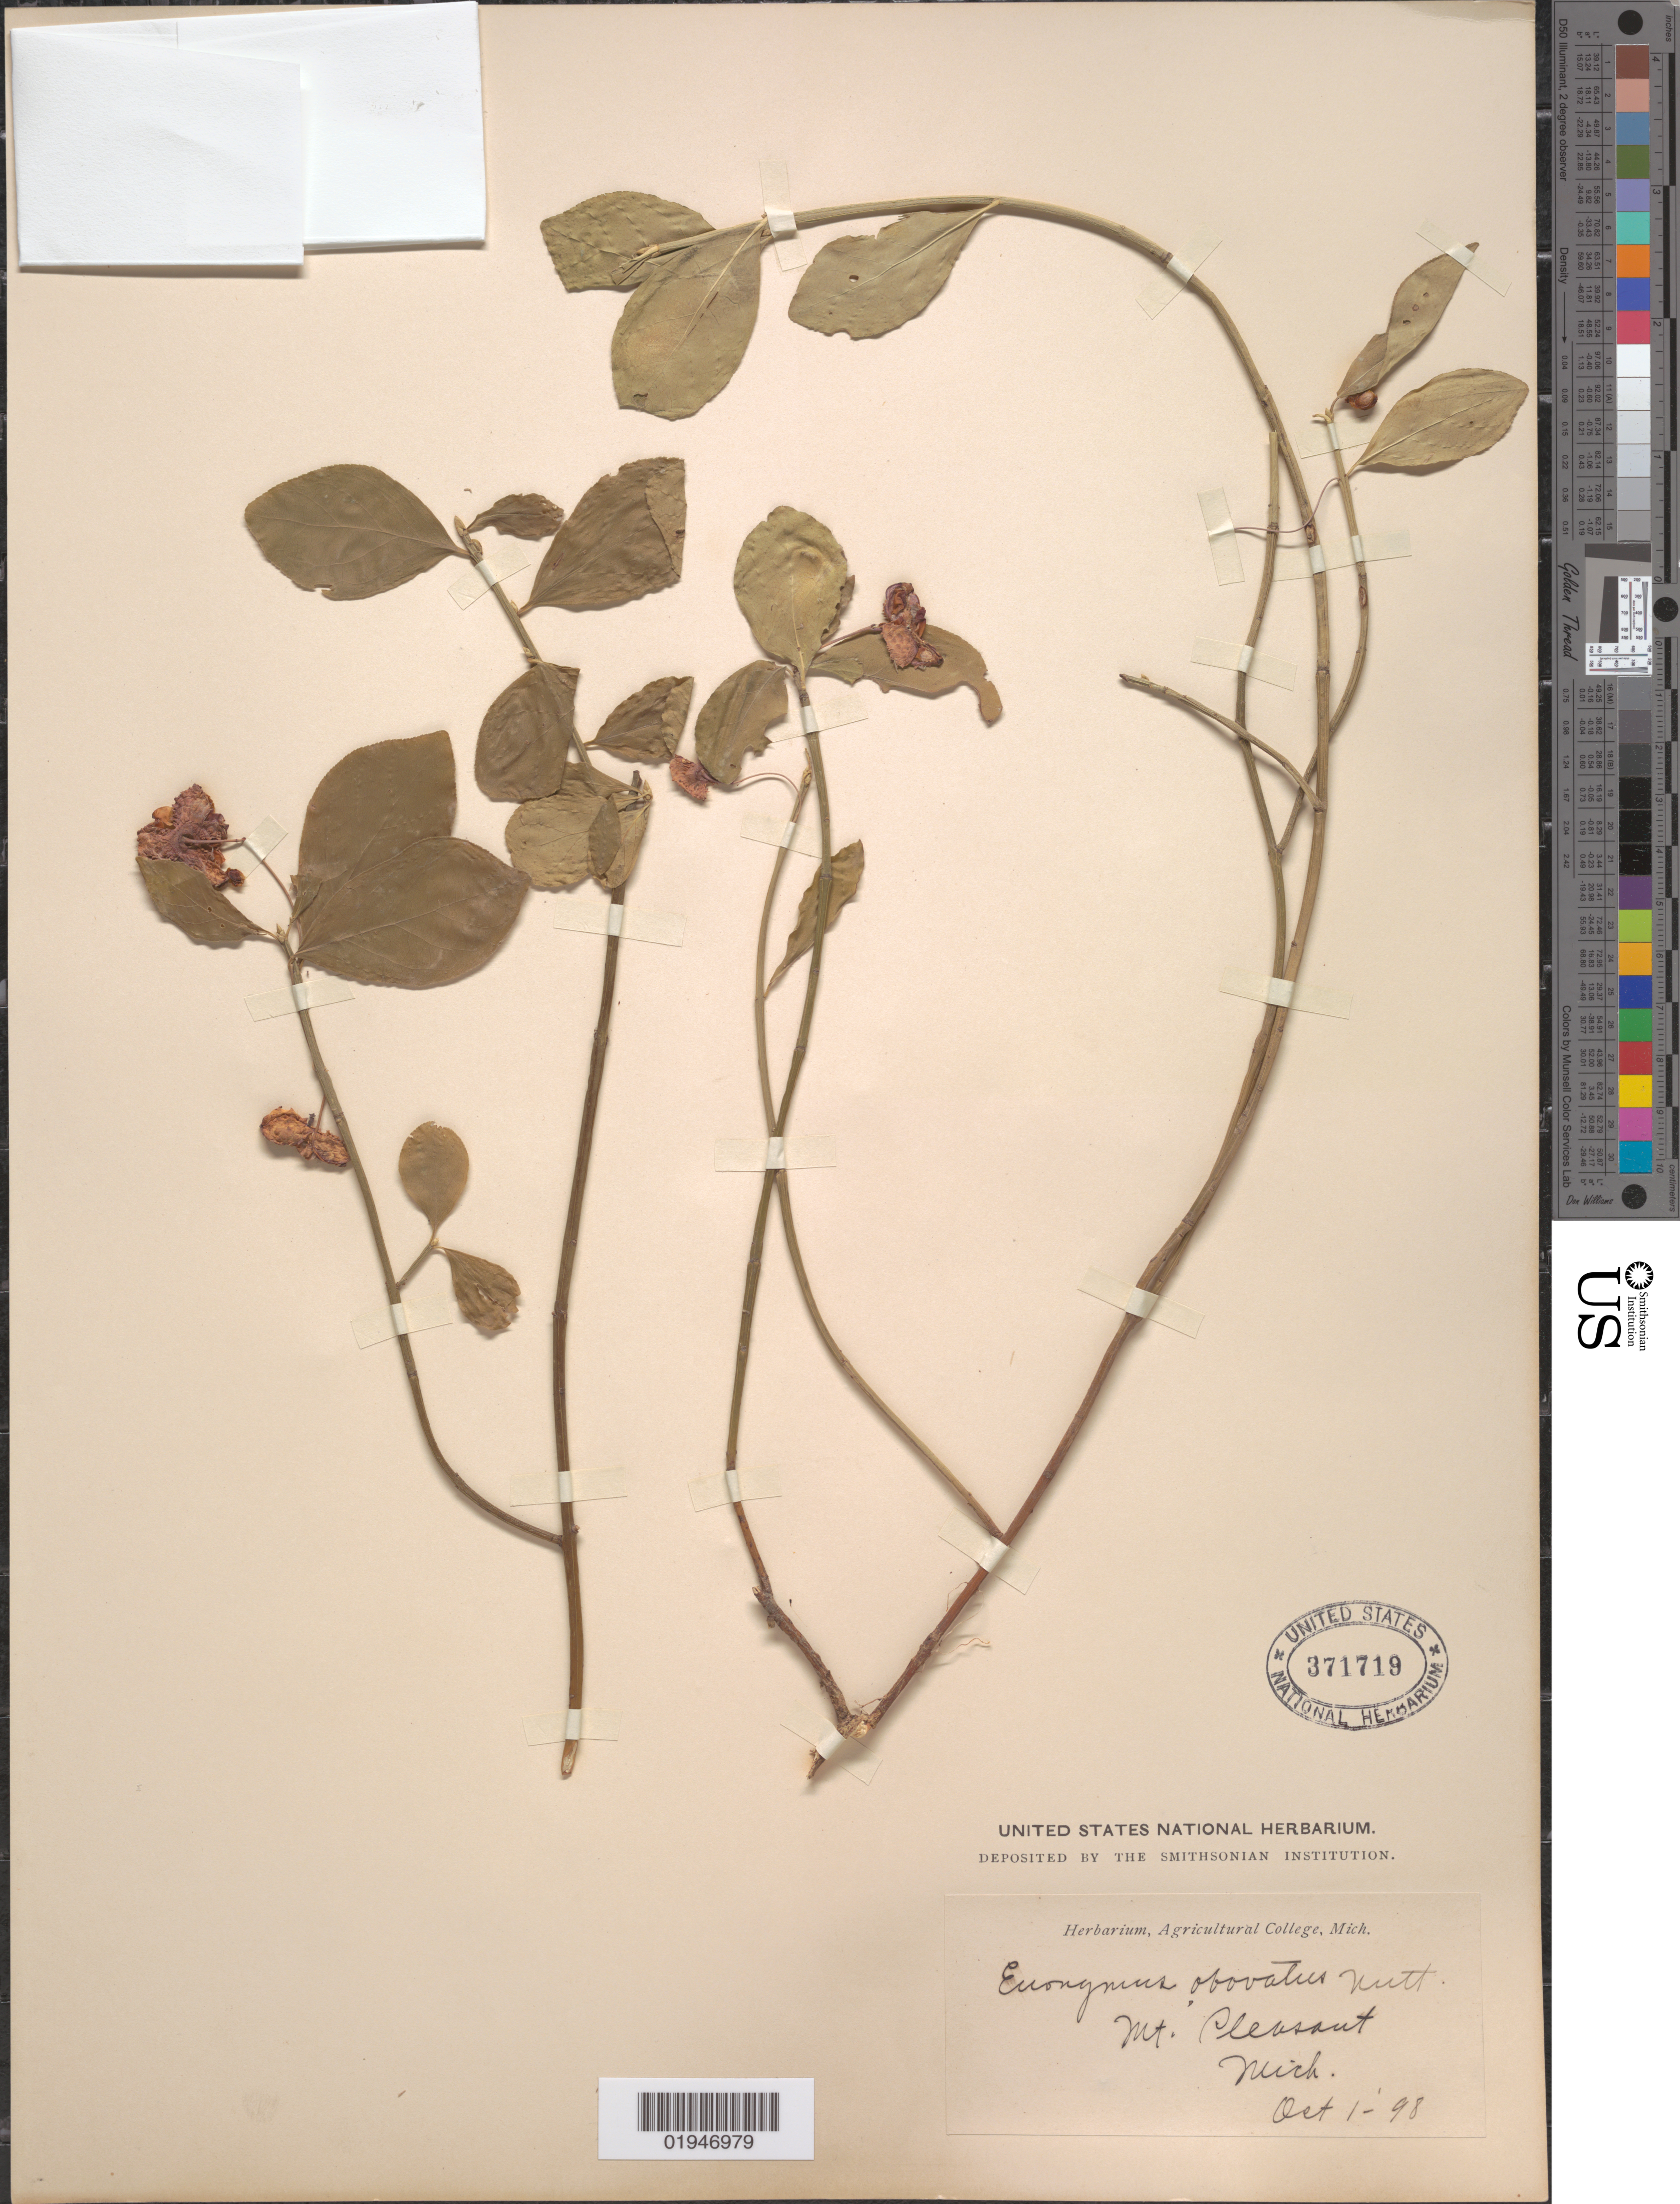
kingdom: Plantae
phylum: Tracheophyta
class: Magnoliopsida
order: Celastrales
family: Celastraceae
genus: Euonymus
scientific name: Euonymus obovatus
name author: Nutt.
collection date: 1989-10-01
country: United States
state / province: Michigan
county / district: Isabella County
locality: Mt. Pleasant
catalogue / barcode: US 371719